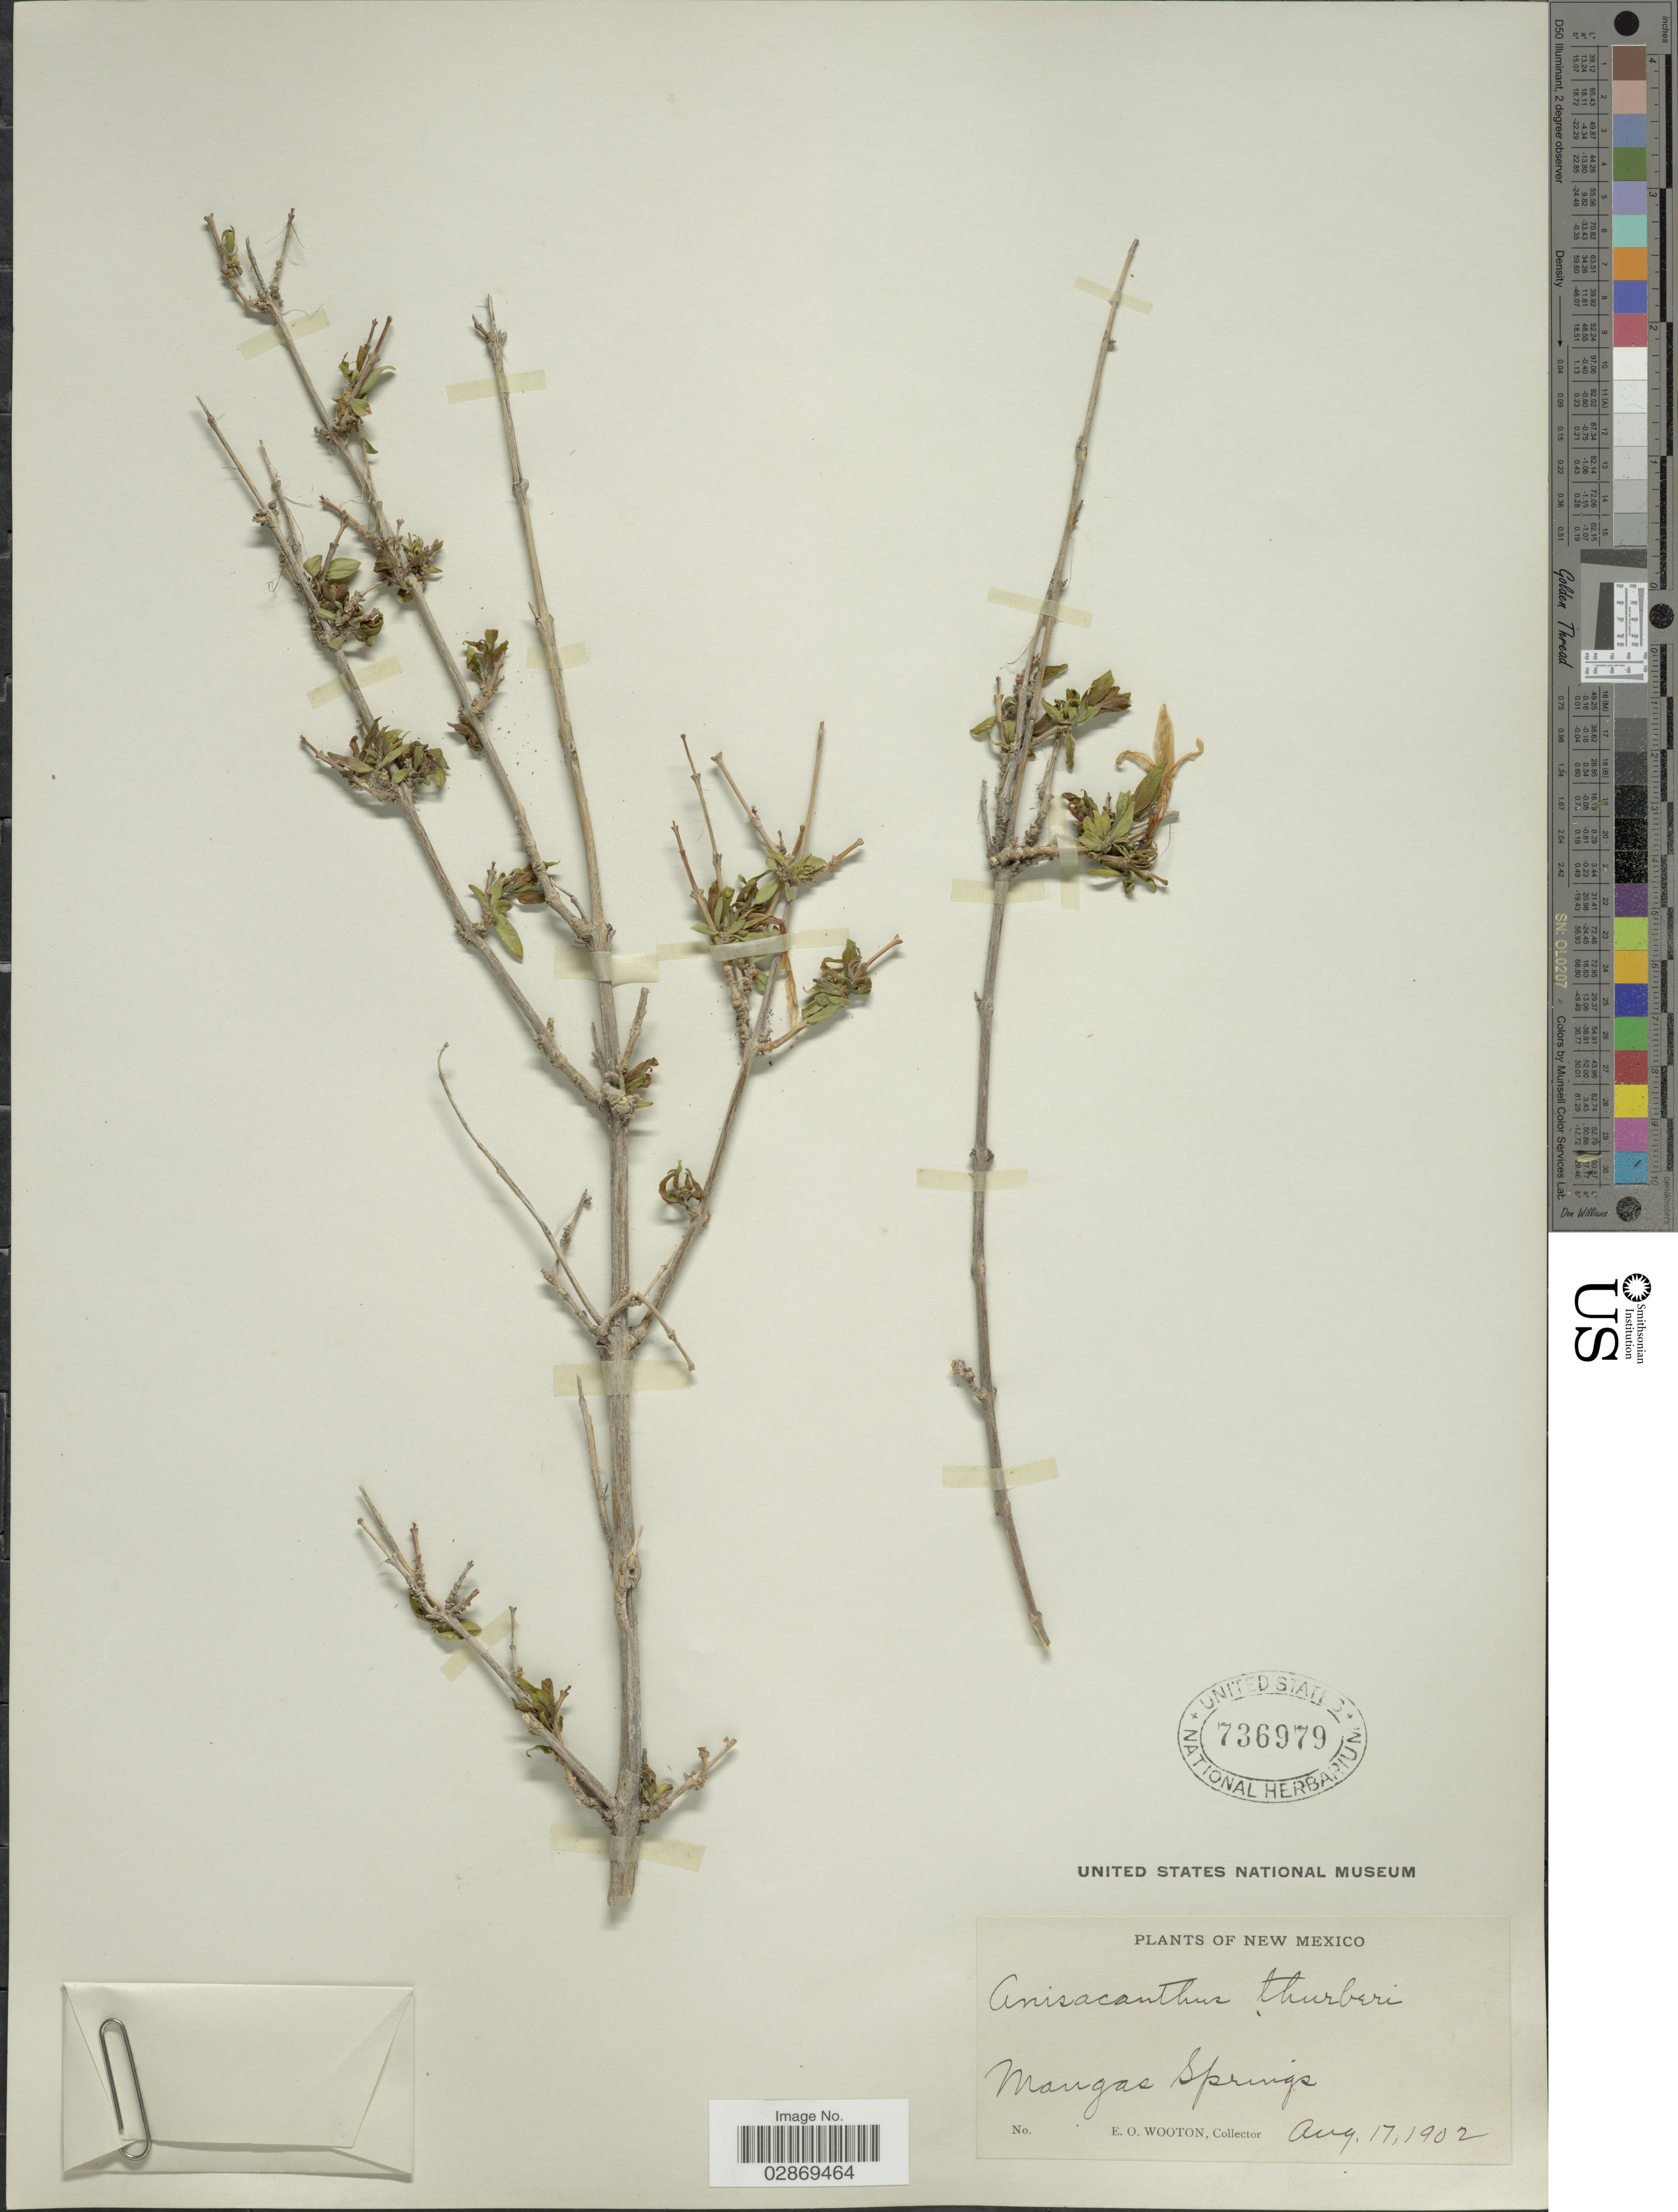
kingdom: Plantae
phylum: Tracheophyta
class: Magnoliopsida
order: Lamiales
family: Acanthaceae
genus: Anisacanthus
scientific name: Anisacanthus thurberi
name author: (Torr.) A. Gray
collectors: E. O. Wooton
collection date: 1902-08-17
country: United States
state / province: New Mexico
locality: Mangas Springs.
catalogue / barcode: US 736979